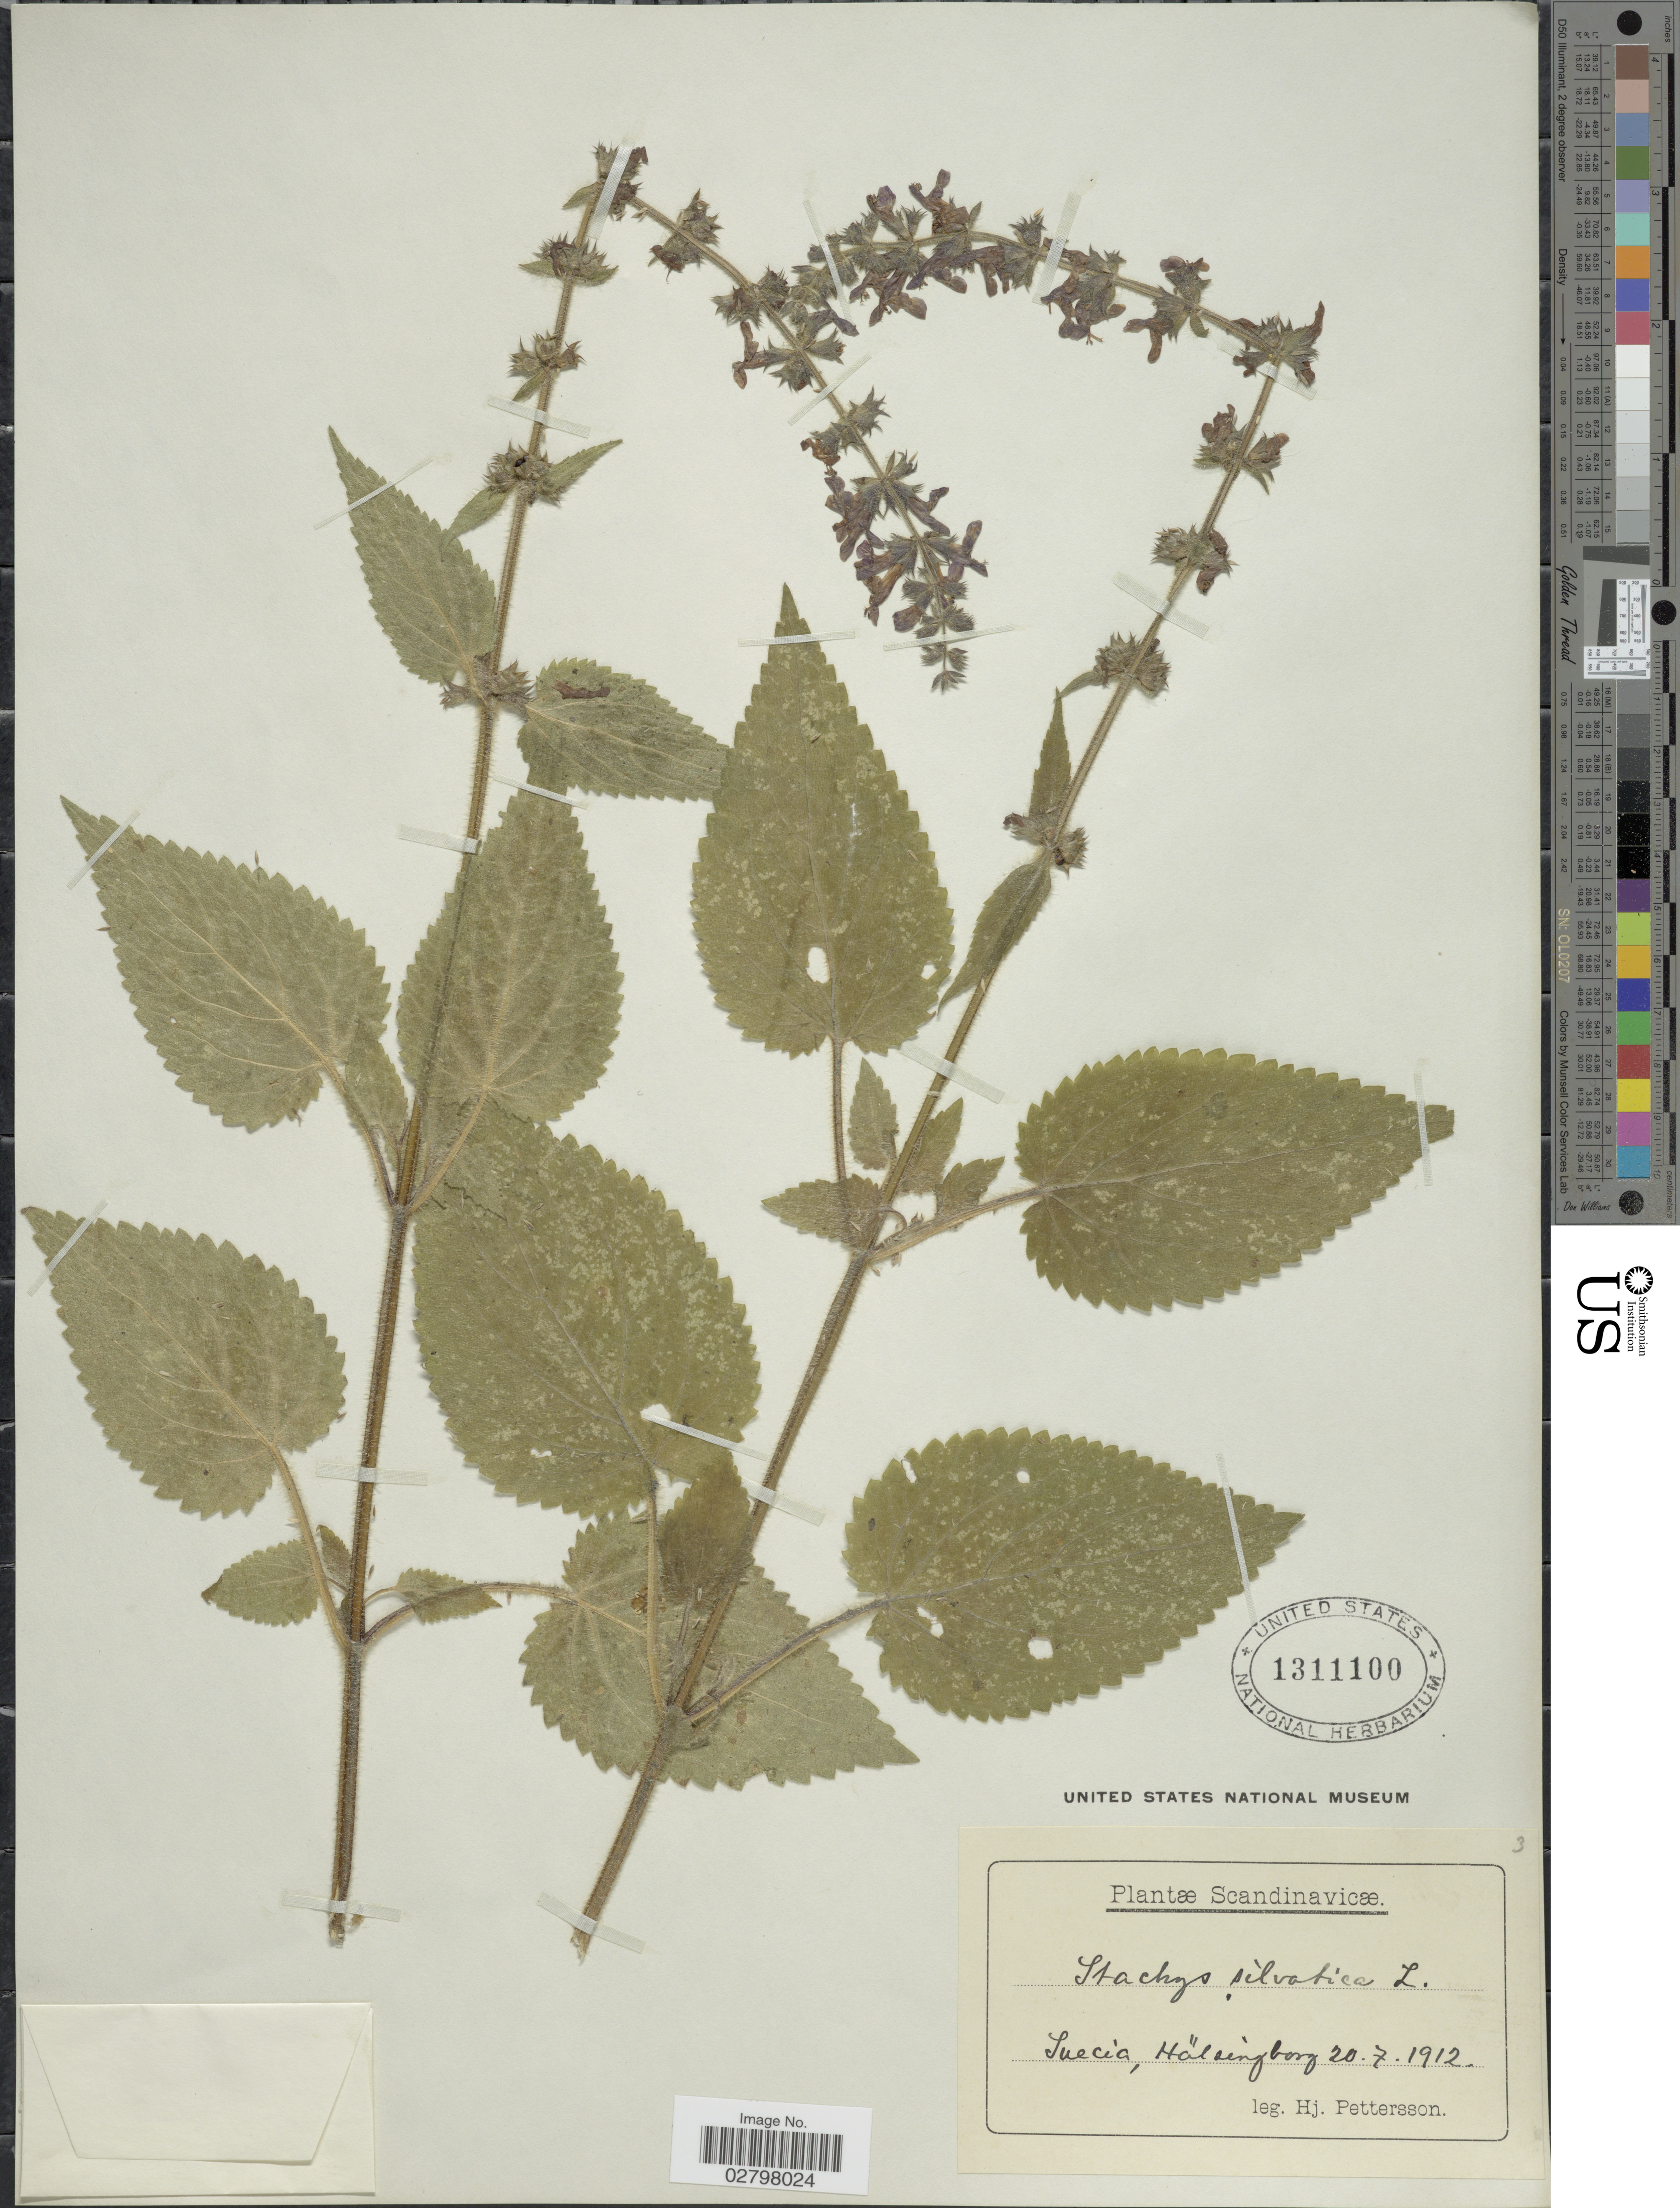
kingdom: Plantae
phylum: Tracheophyta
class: Magnoliopsida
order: Lamiales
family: Lamiaceae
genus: Stachys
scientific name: Stachys sylvatica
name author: L.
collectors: H. Pettersson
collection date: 1912-07-20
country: Sweden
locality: Scandinavicæ, Suecia, Hälsingborg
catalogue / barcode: US 1311100